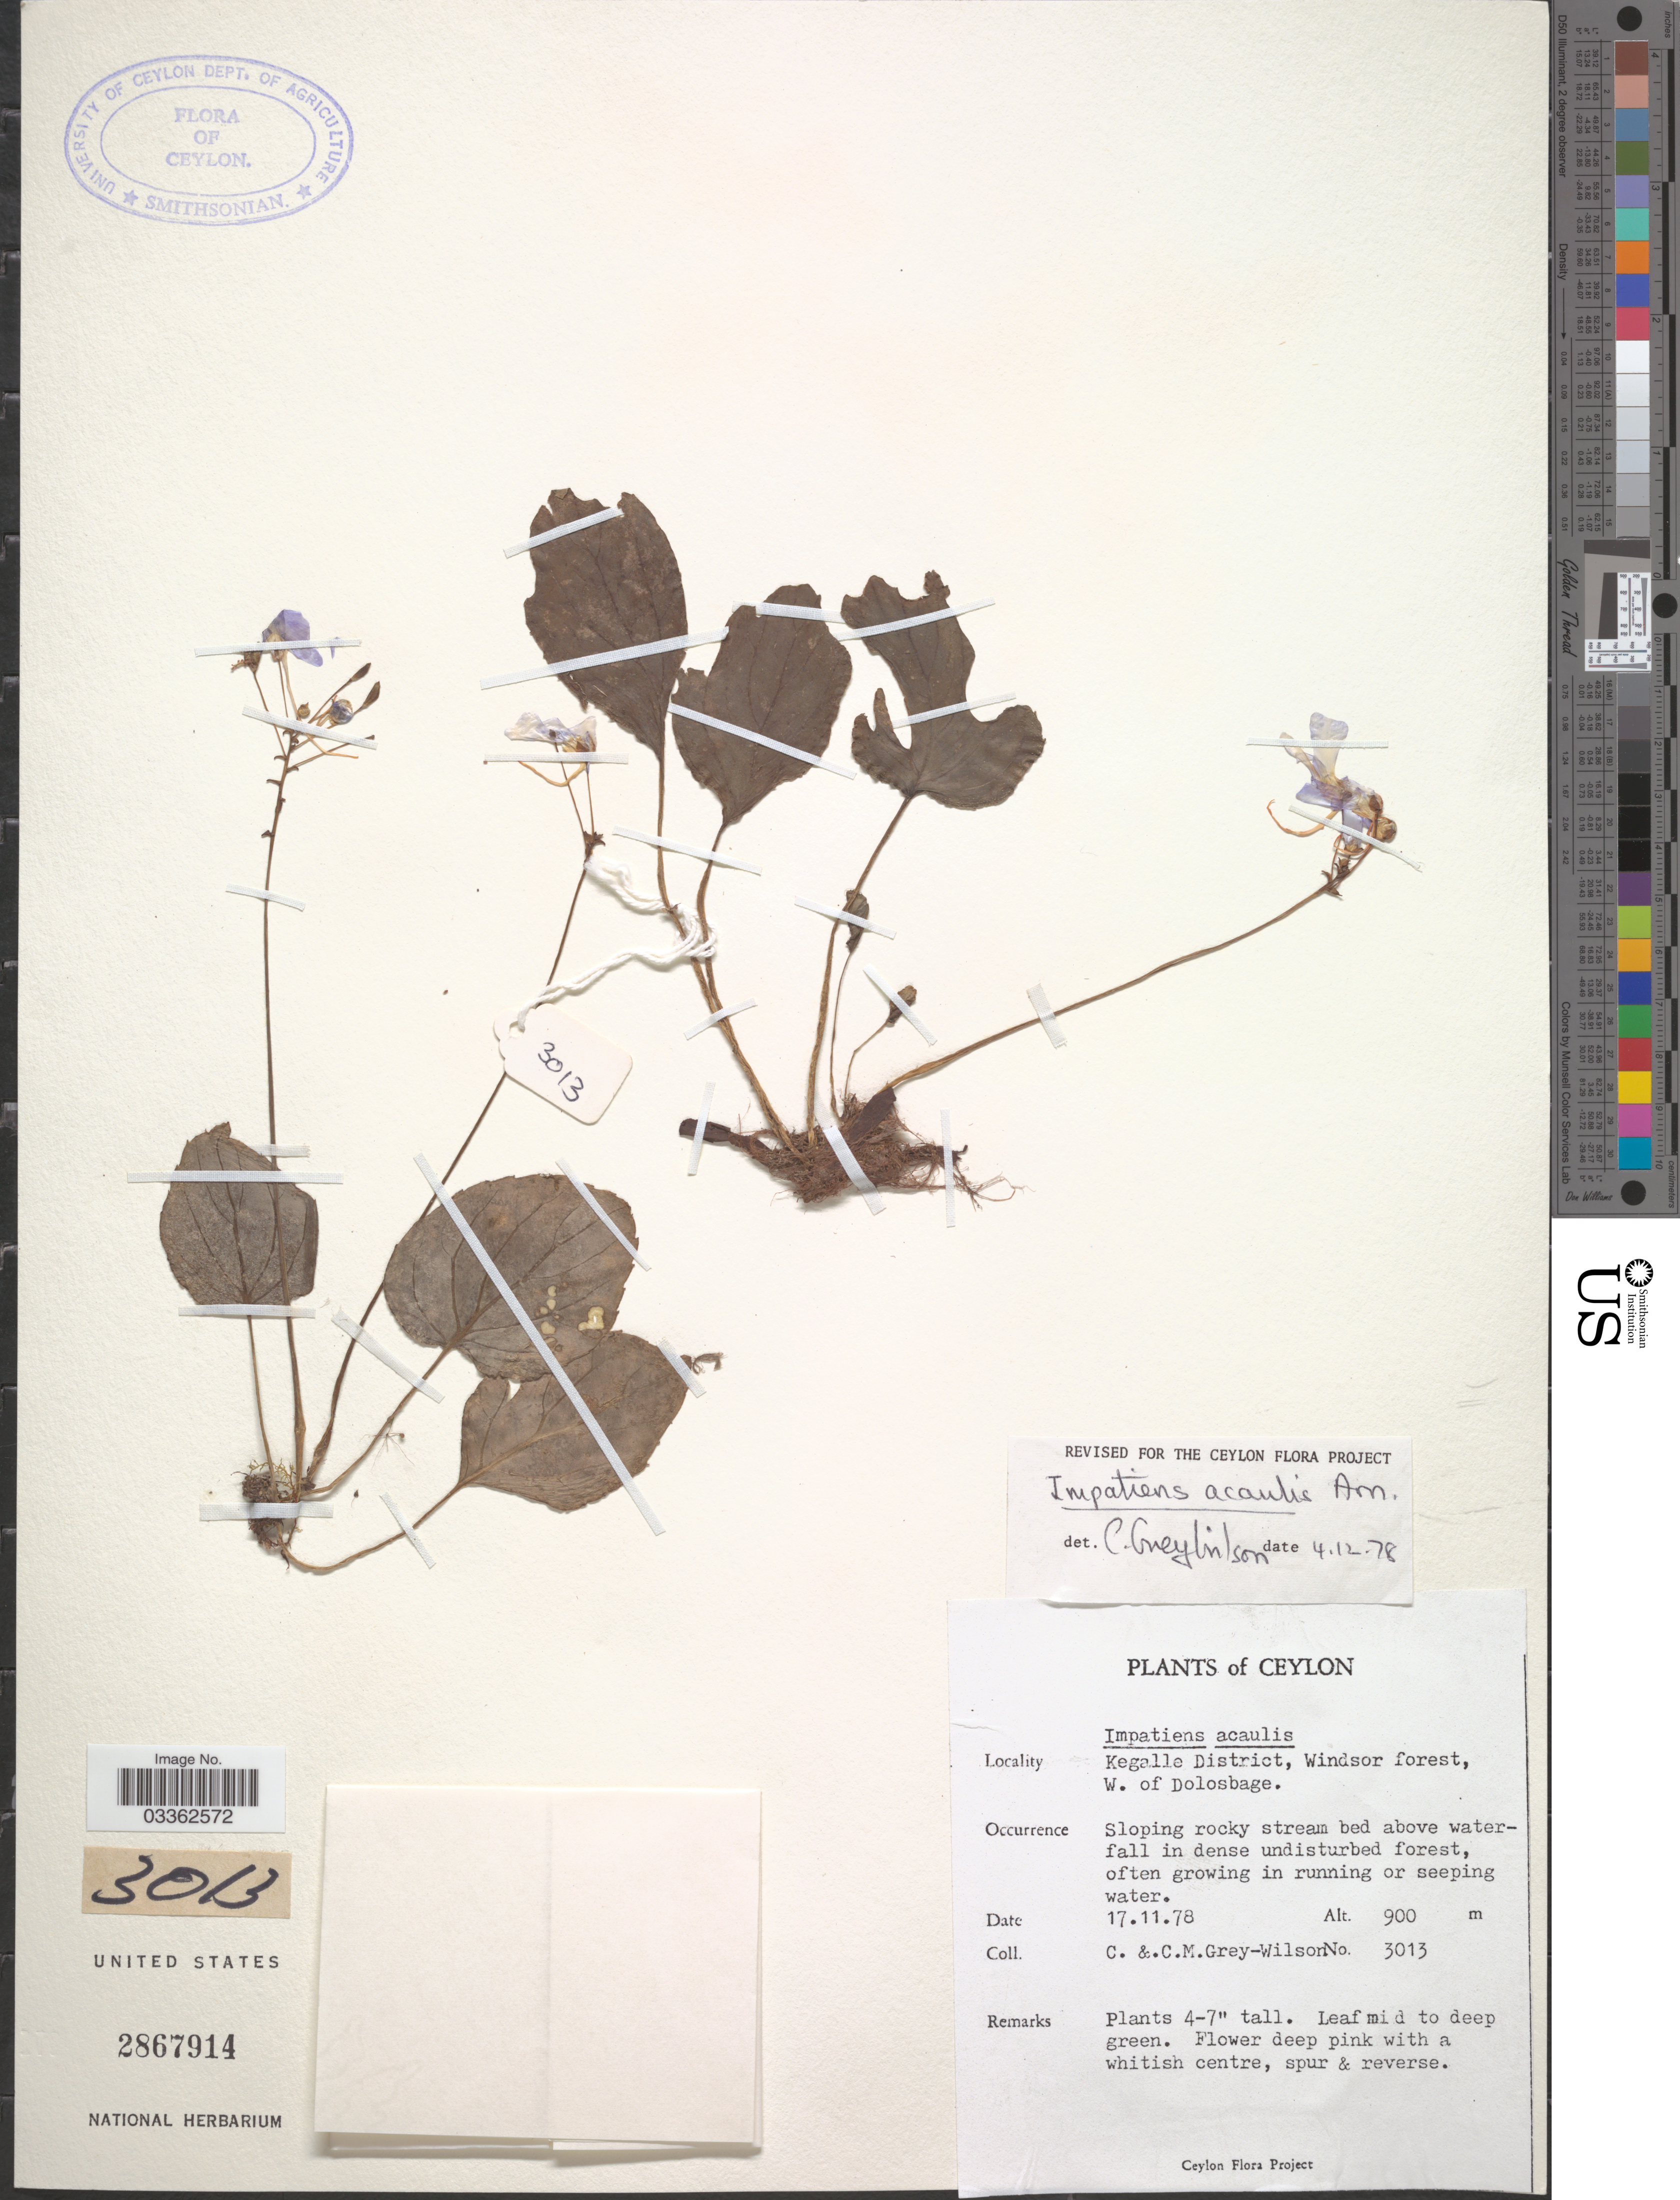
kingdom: Plantae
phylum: Tracheophyta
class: Magnoliopsida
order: Ericales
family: Balsaminaceae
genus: Impatiens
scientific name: Impatiens acaulis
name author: Arn.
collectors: C. Grey-Wilson & C. Grey-Wilson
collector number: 3013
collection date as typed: Transcribed d/m/y: 17/11/78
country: Sri Lanka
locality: Ceylon. Kegalle District, Windsor forest, W. of Dolosbage.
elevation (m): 900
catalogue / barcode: US 2867914